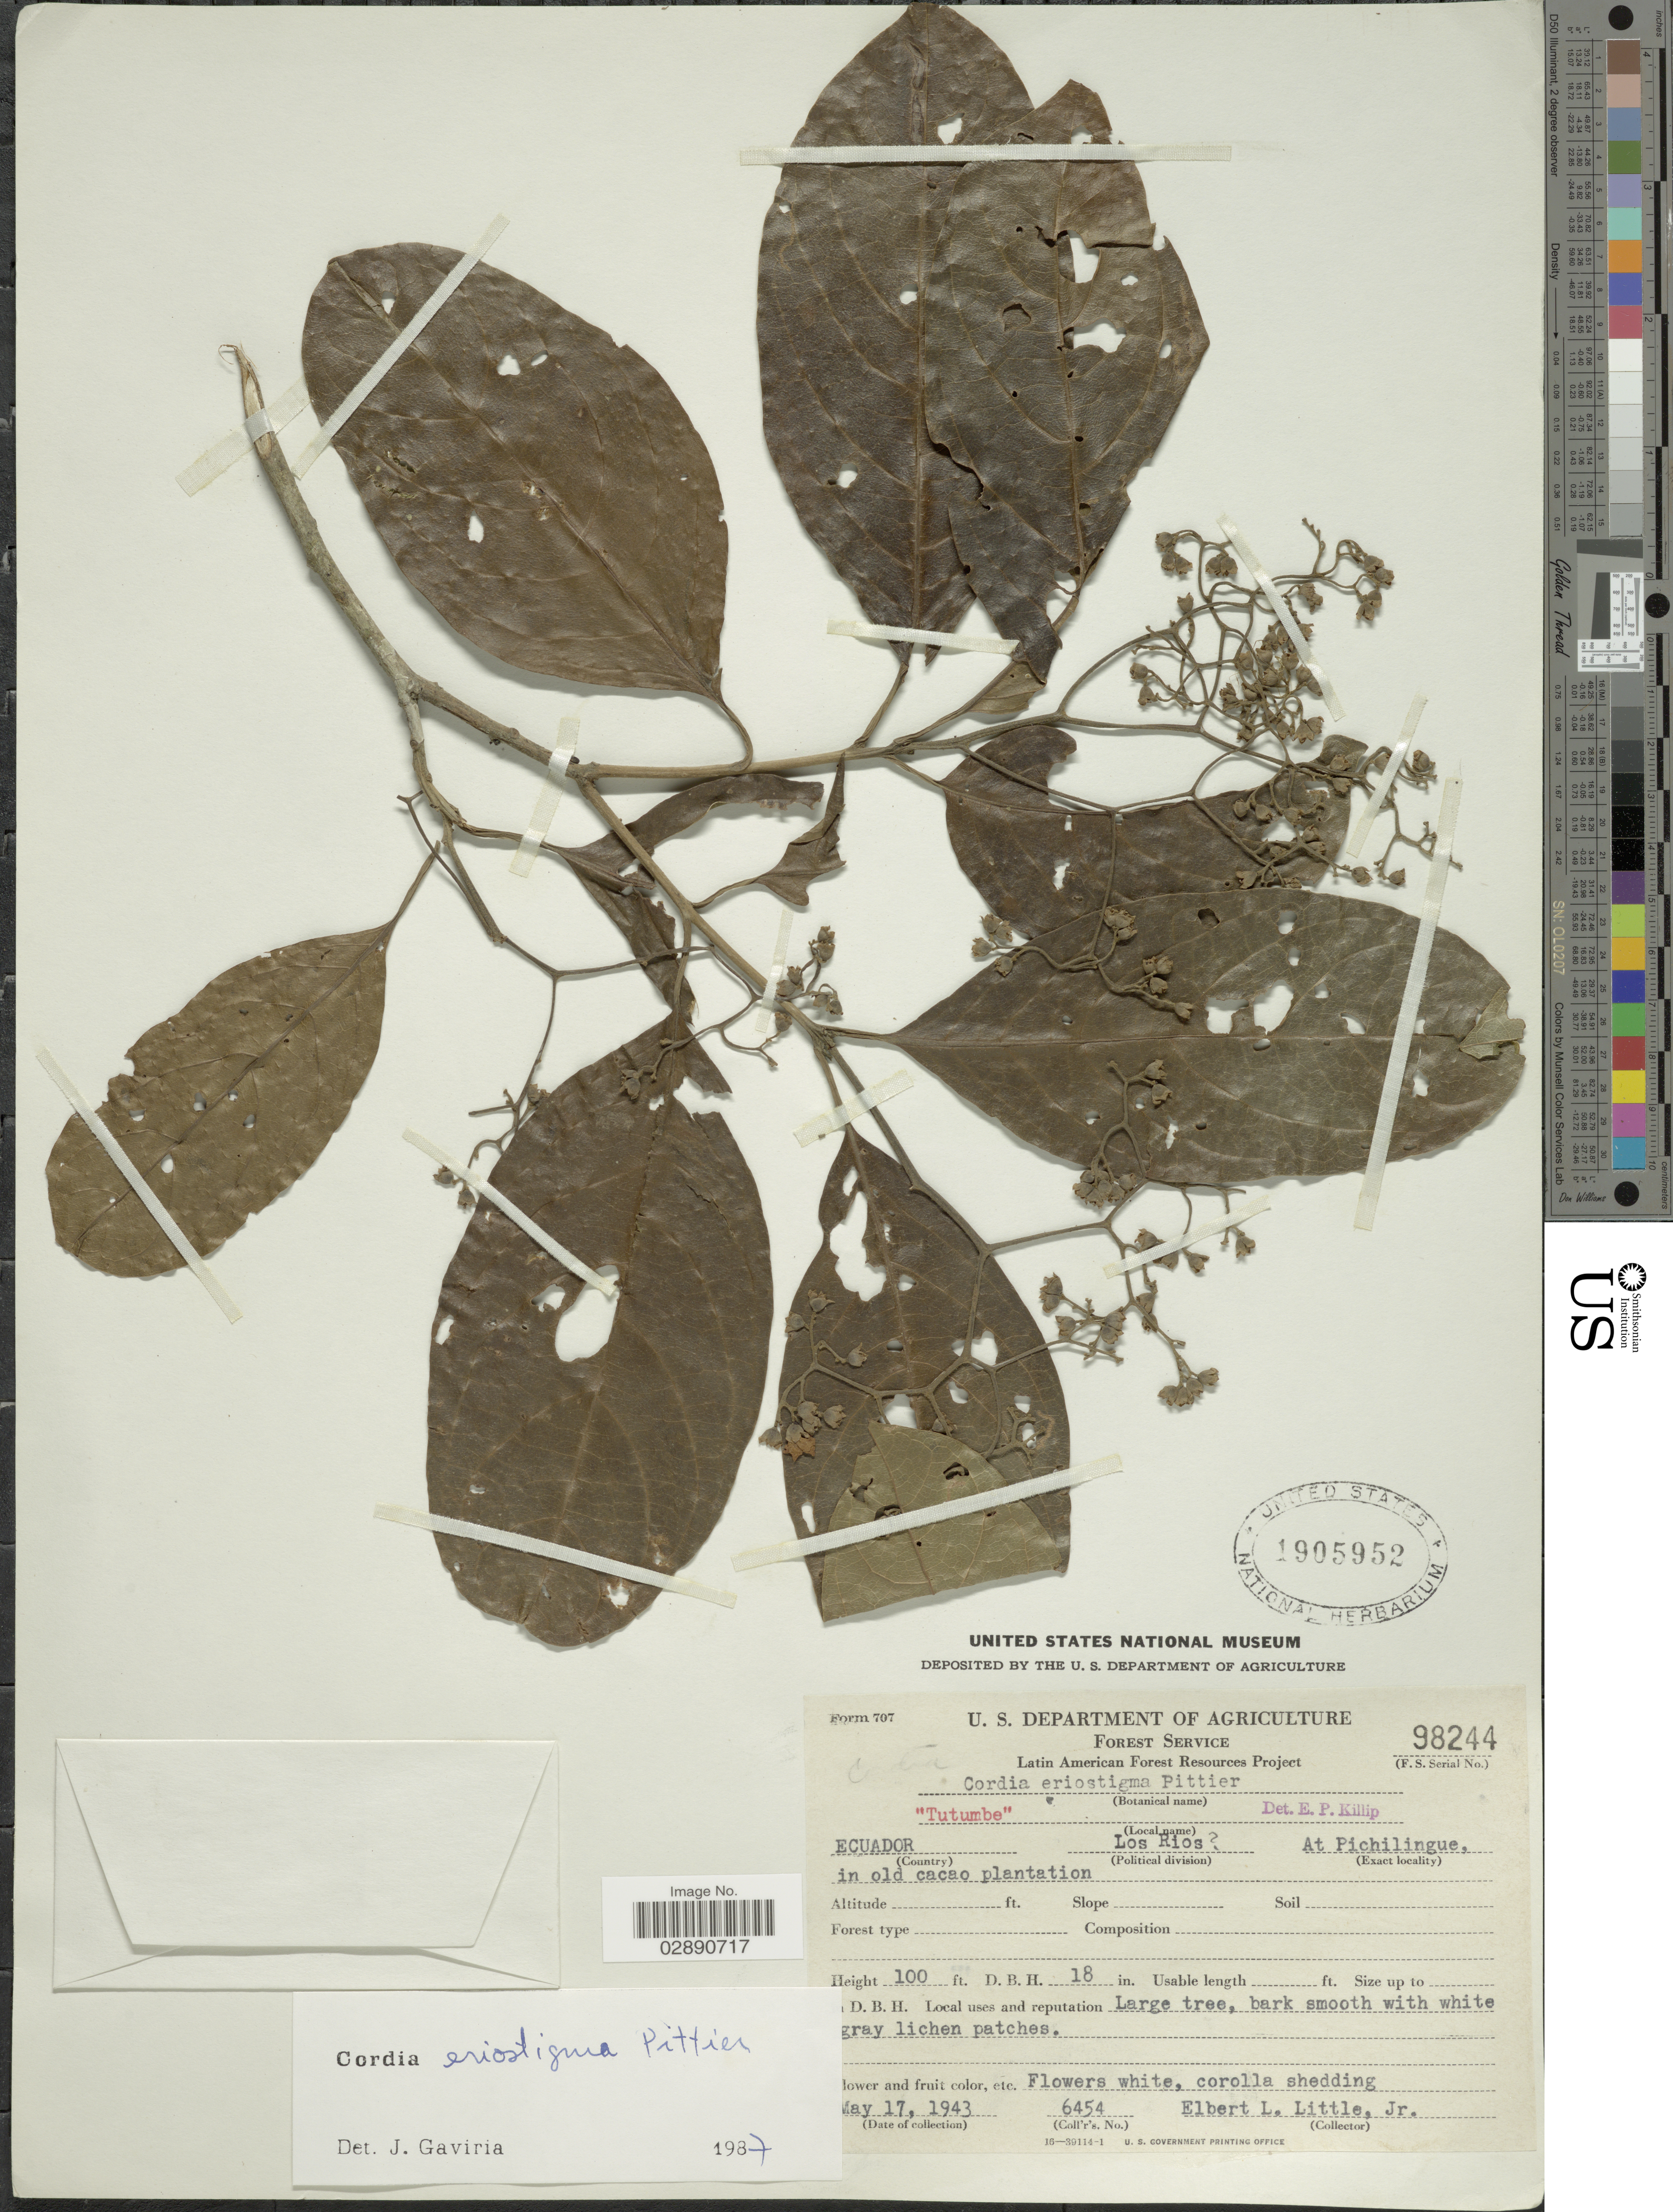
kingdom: Plantae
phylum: Tracheophyta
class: Magnoliopsida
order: Boraginales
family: Cordiaceae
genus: Cordia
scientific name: Cordia eriostigma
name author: Pittier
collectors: E. L. Little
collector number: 6454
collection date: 1943-05-17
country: Ecuador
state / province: Los Ríos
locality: At Pichilingue, in old cacao plantation.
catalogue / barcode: US 1905952